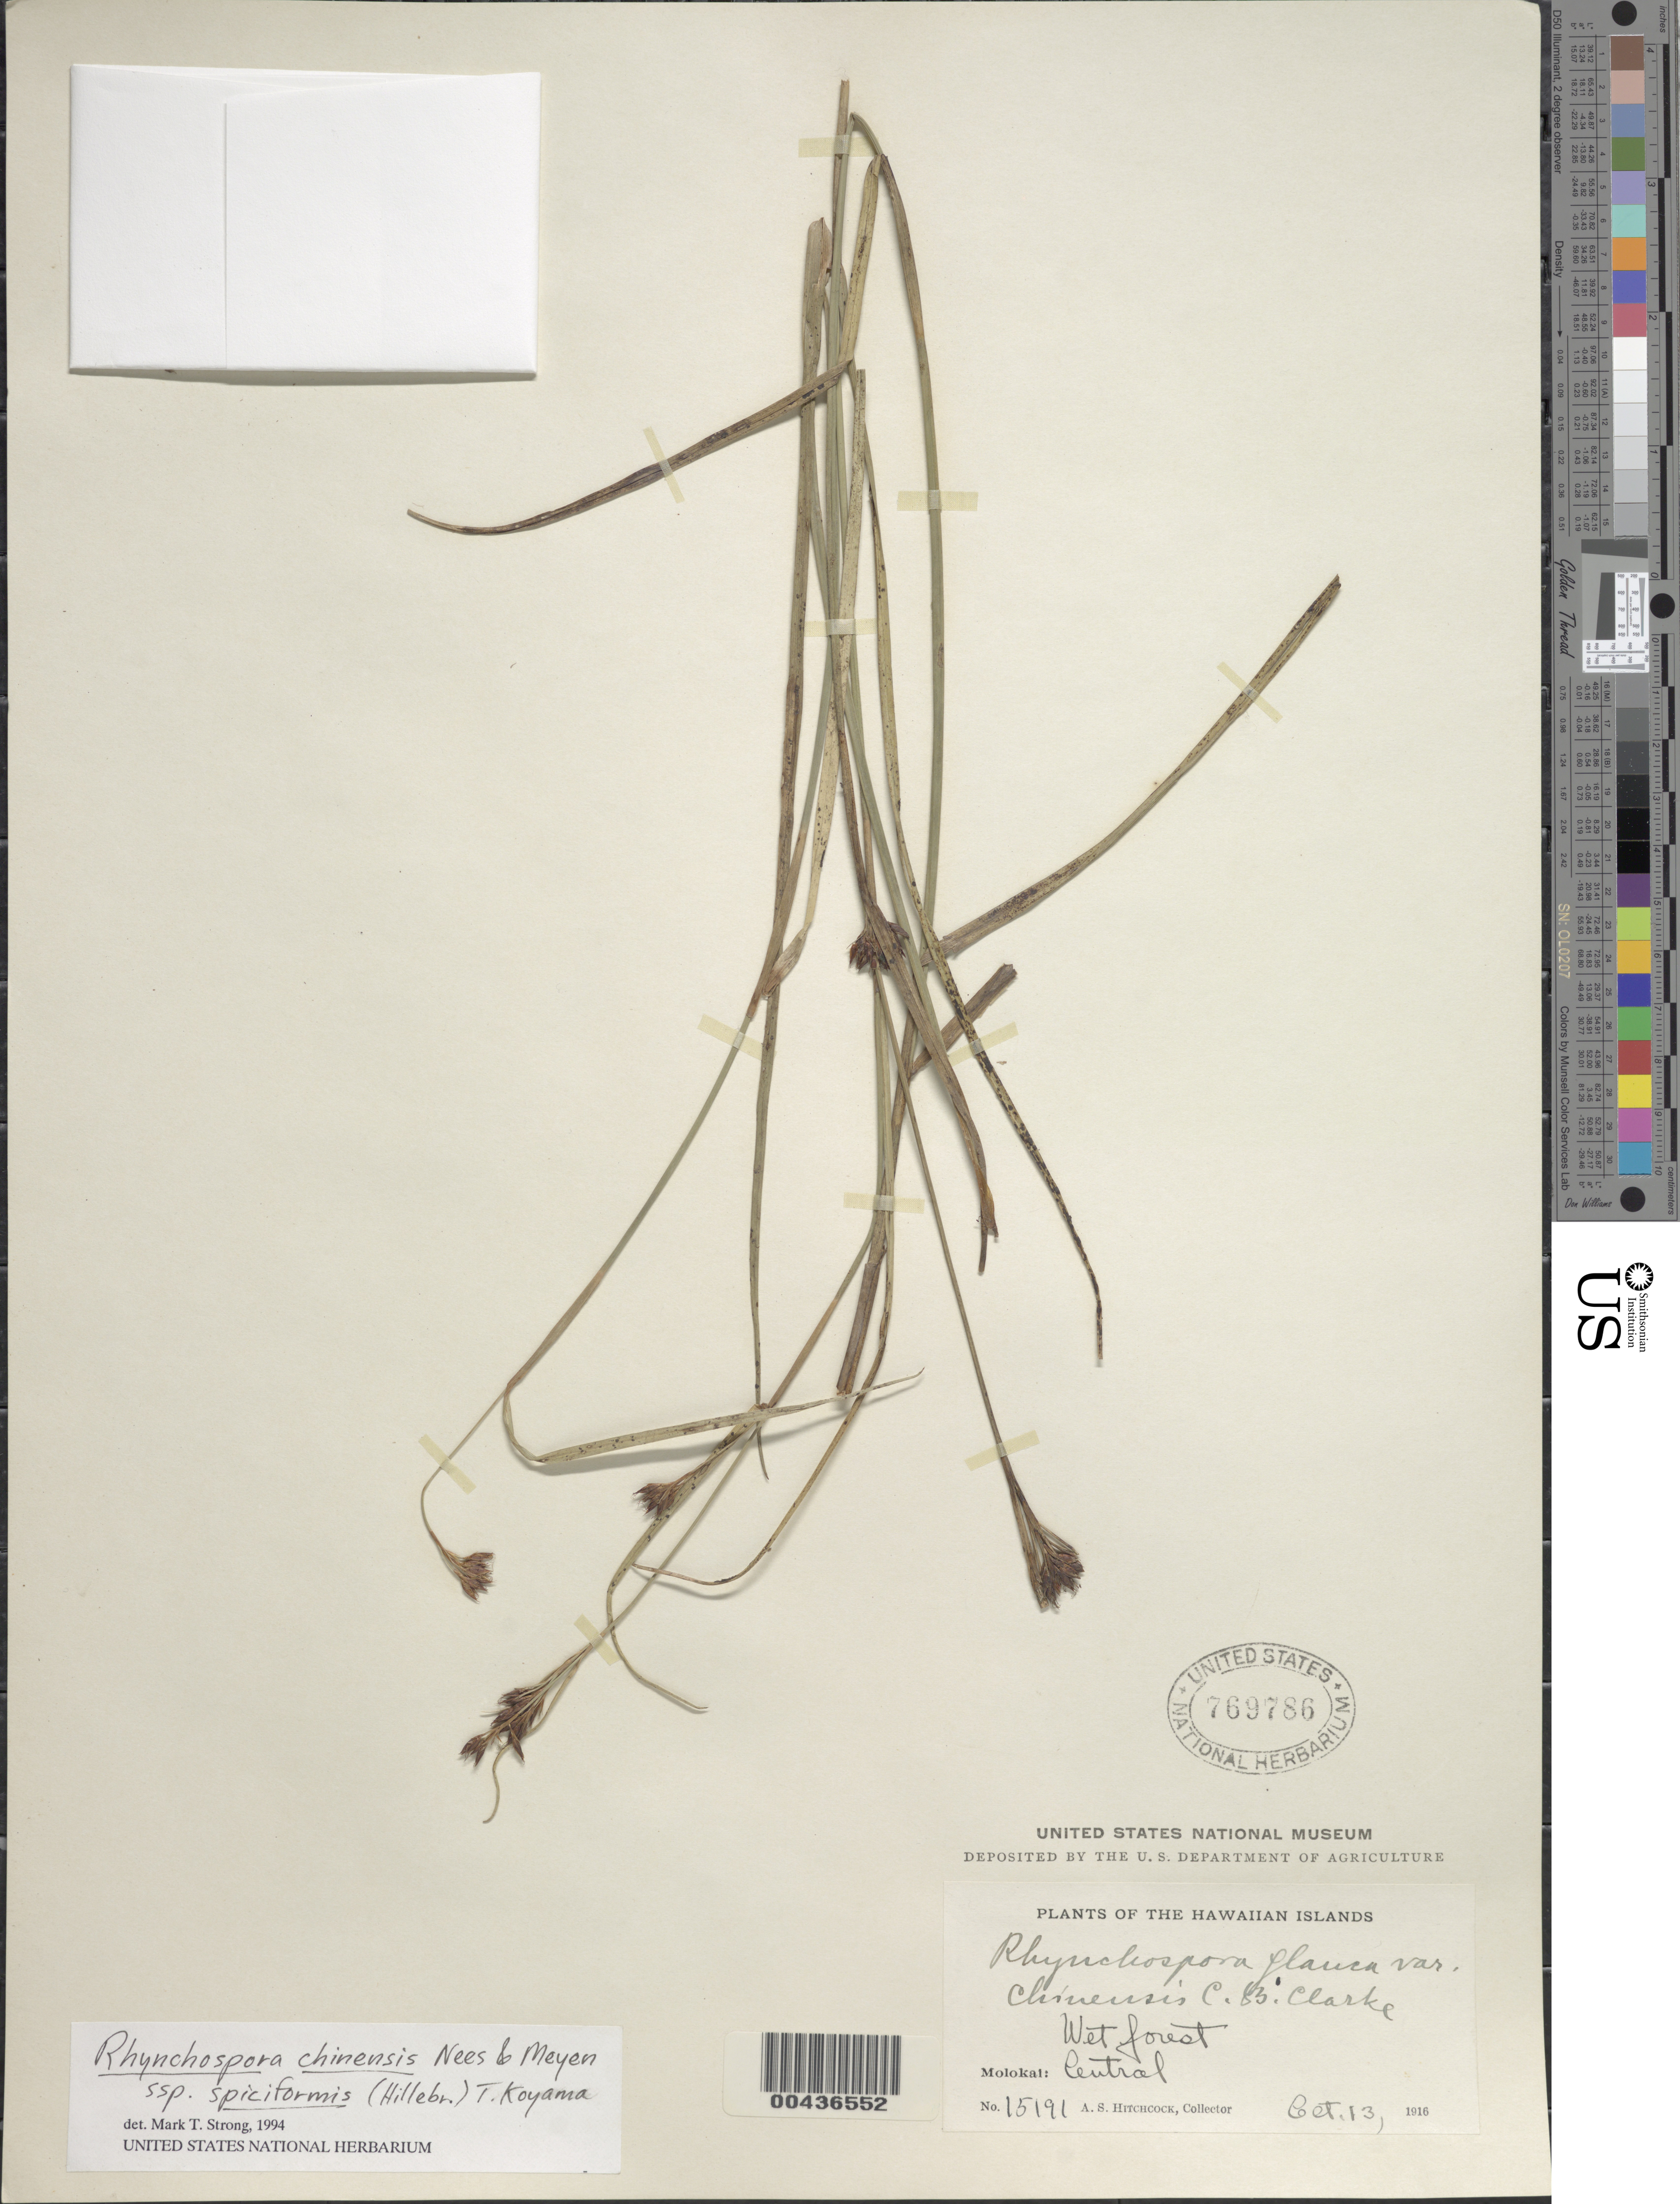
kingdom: Plantae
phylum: Tracheophyta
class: Liliopsida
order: Poales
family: Cyperaceae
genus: Rhynchospora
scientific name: Rhynchospora rugosa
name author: (Vahl) Gale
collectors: A. S. Hitchcock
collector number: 15191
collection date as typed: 13 Oct 1916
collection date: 1916-10-13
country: United States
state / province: Hawaii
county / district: Maui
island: Moloka'i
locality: Central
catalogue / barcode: US 769786